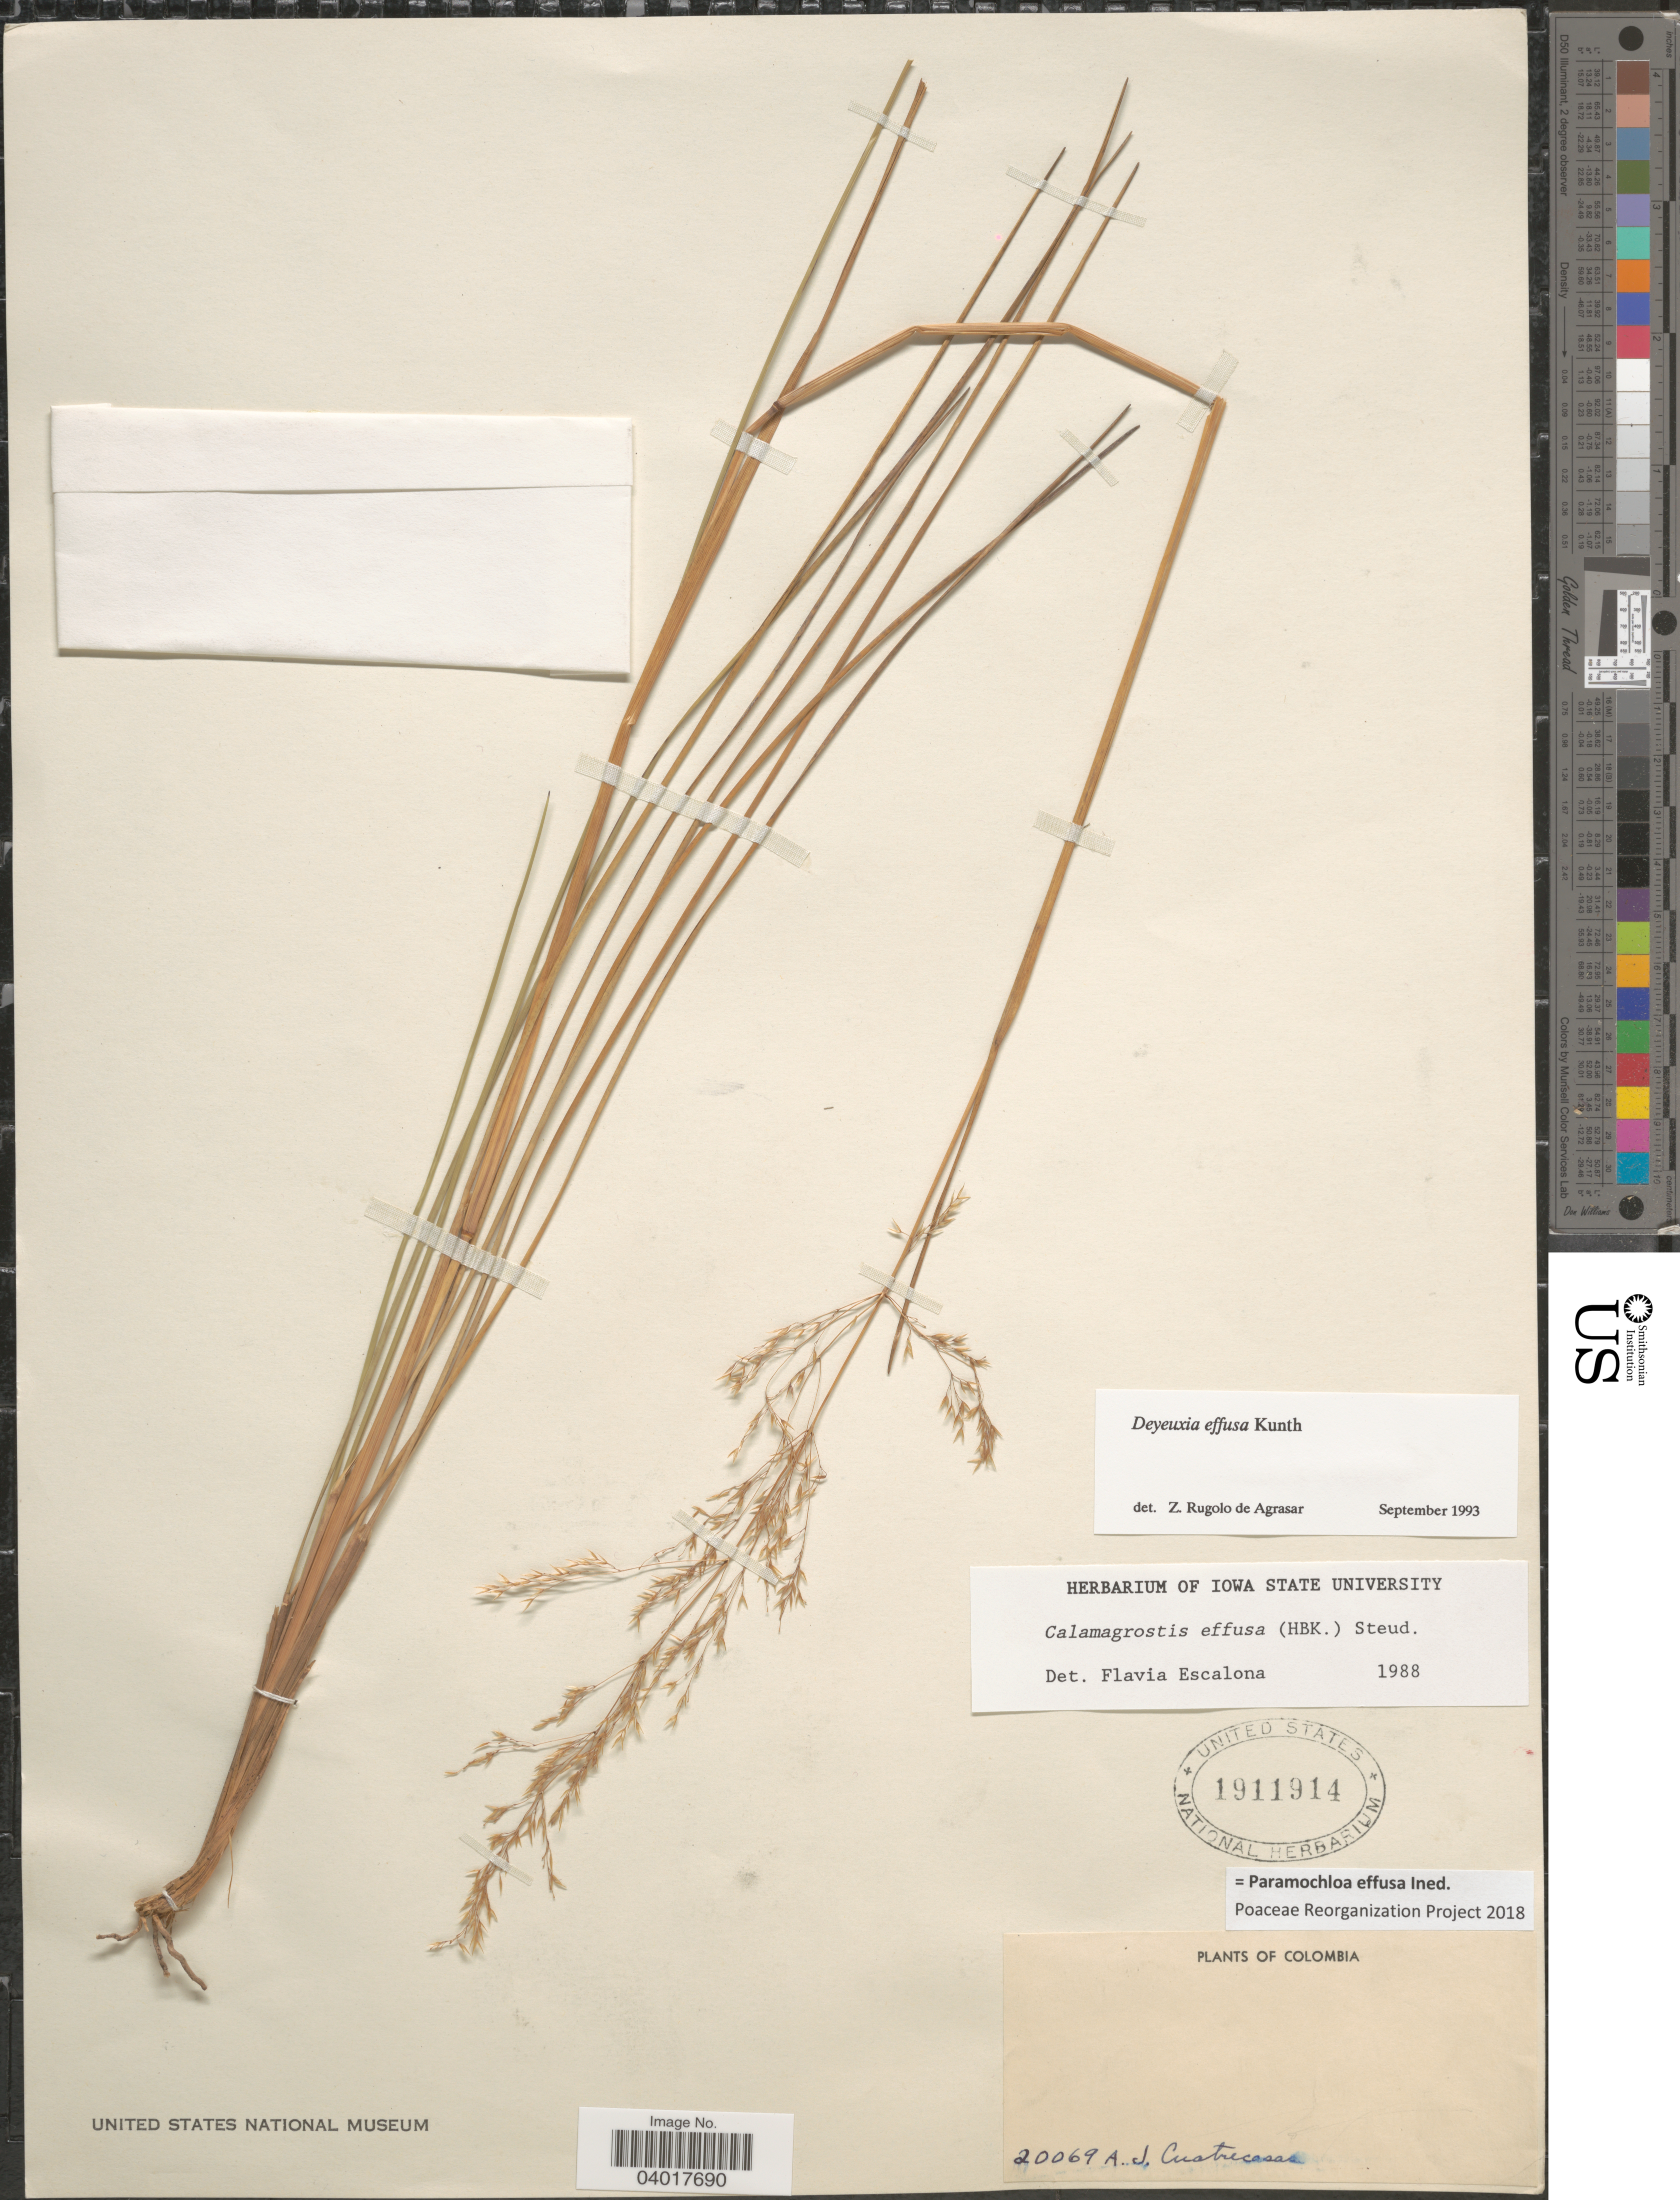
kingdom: Plantae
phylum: Tracheophyta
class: Liliopsida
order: Poales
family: Poaceae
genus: Paramochloa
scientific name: Paramochloa effusa ined.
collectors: J. Cuatrecasas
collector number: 20069A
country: Colombia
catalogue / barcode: US 1911914